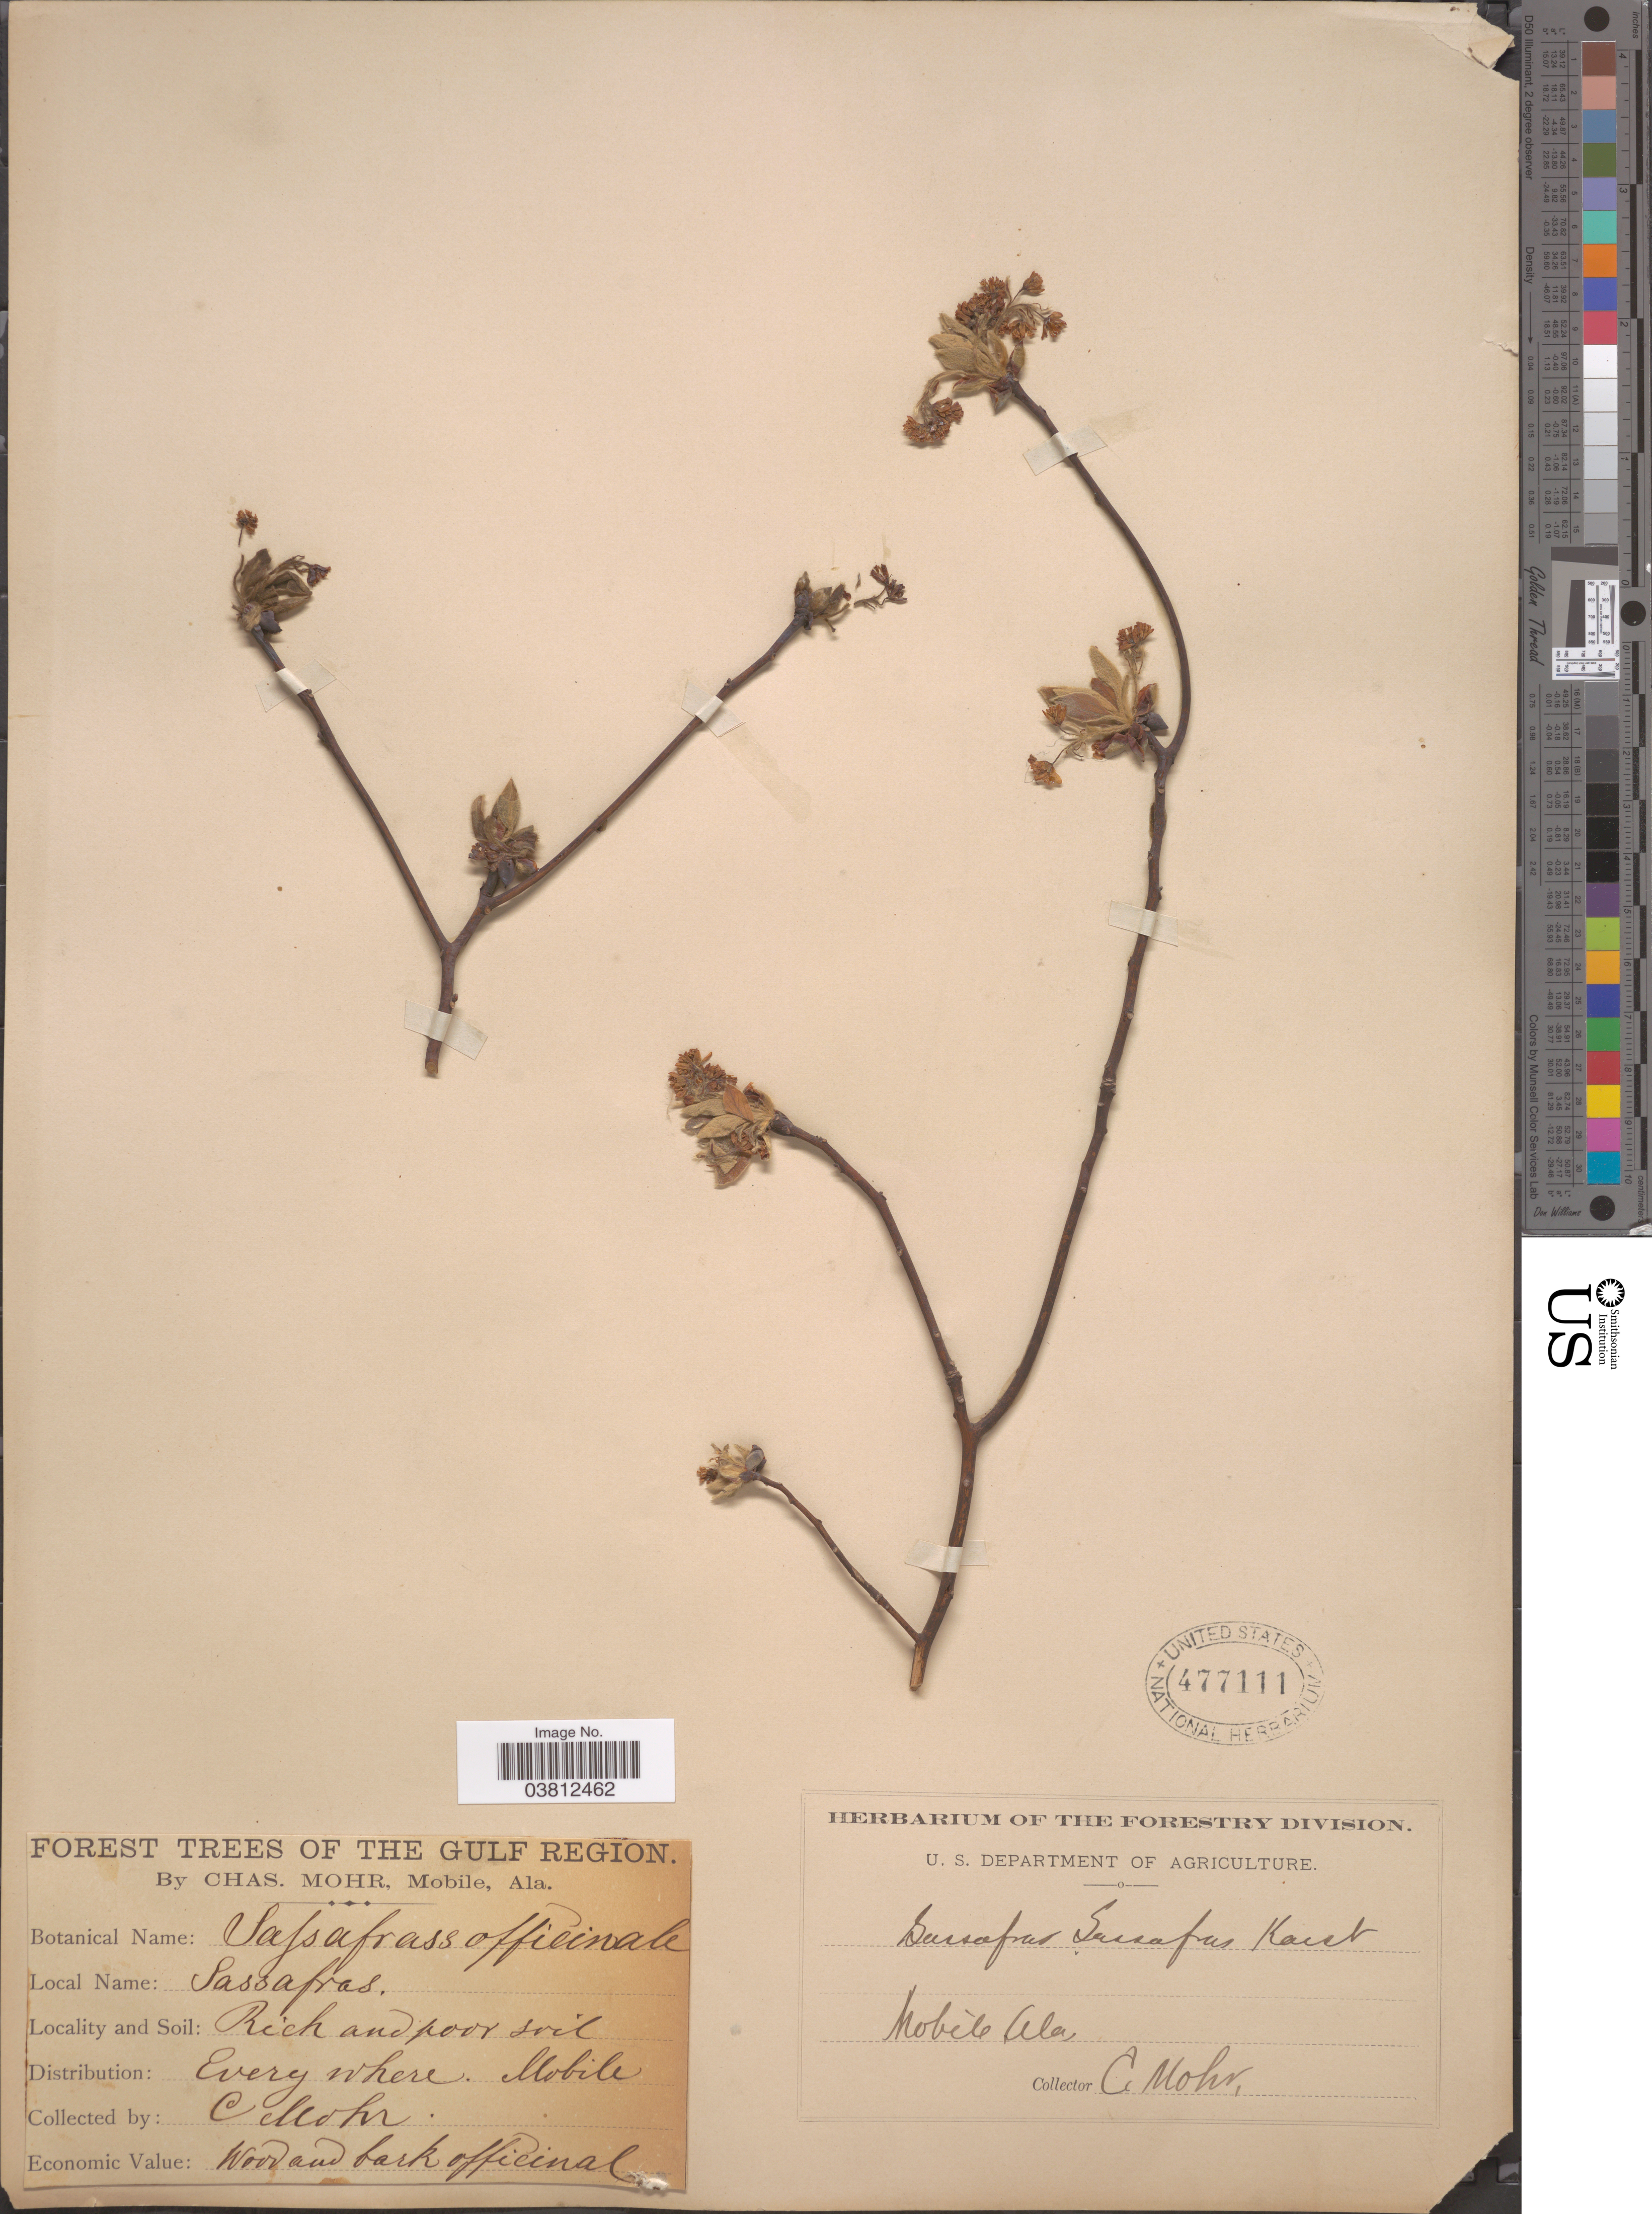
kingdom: Plantae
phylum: Tracheophyta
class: Magnoliopsida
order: Laurales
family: Lauraceae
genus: Sassafras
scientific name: Sassafras albidum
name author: (Nutt.) Nees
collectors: Mohr, C. T. (herbarium)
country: United States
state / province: Alabama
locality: The Gulf Region. Mobile.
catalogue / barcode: US 477111